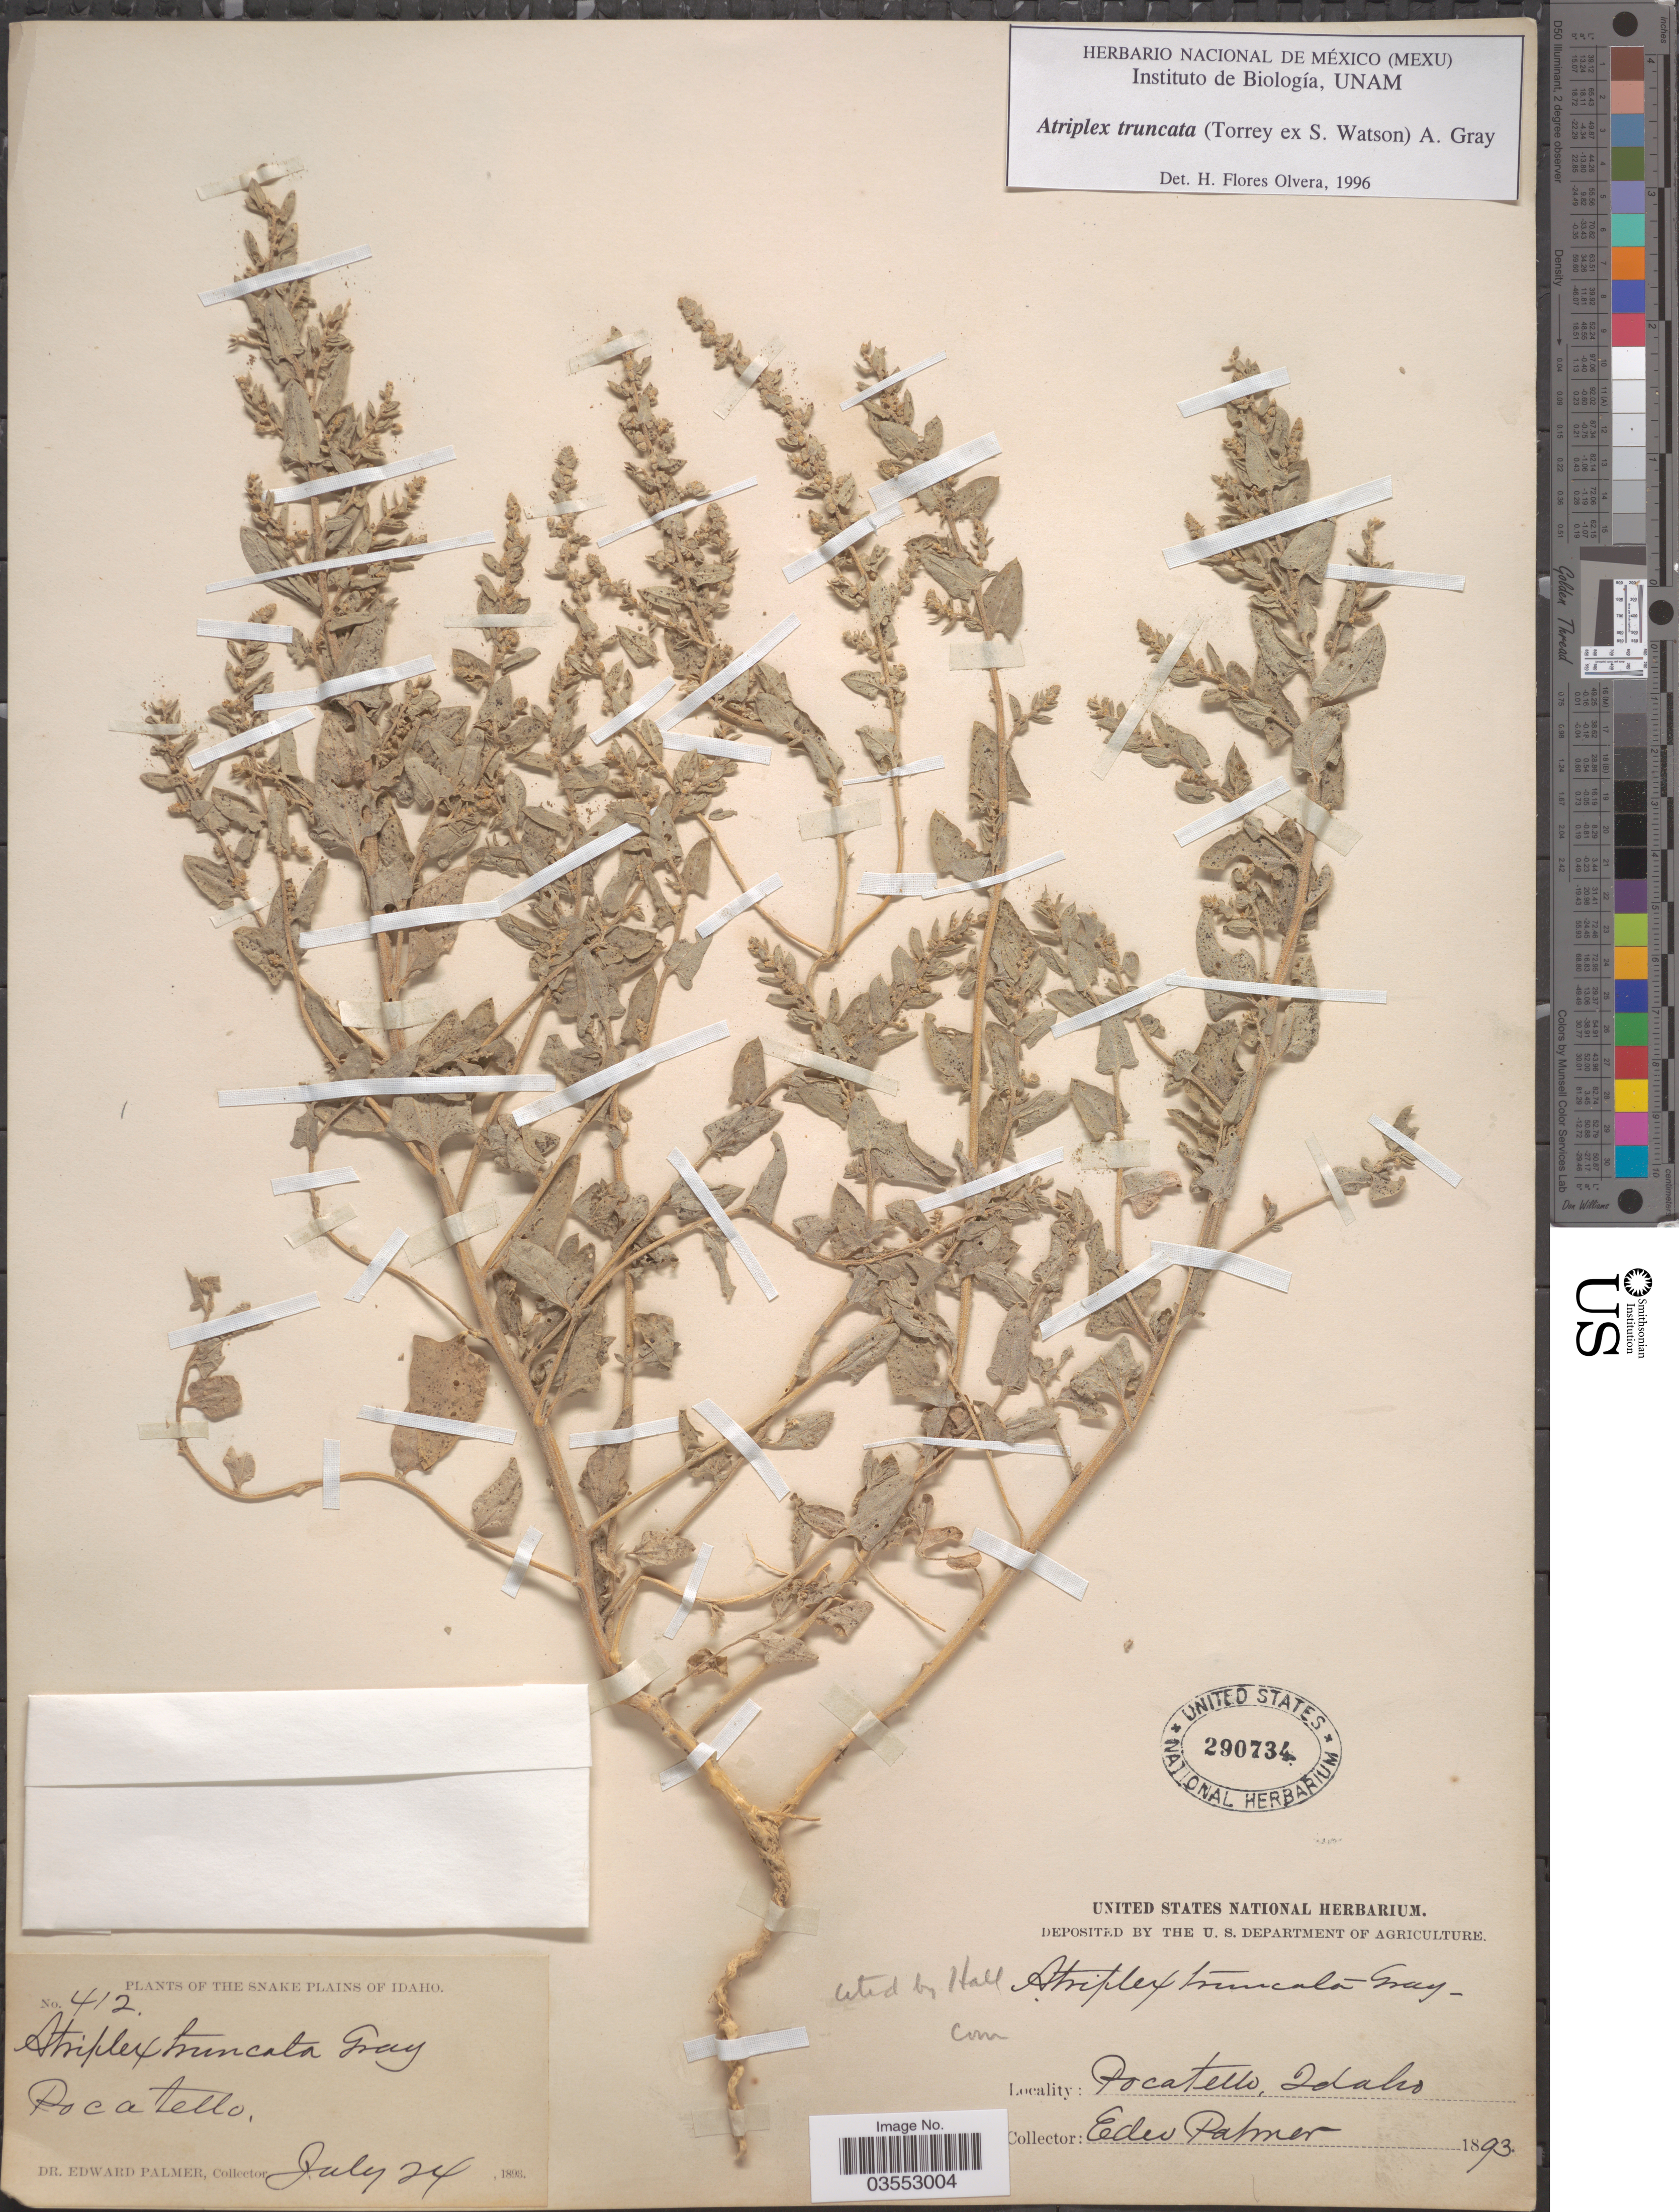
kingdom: Plantae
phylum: Tracheophyta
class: Magnoliopsida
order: Caryophyllales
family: Amaranthaceae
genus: Atriplex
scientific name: Atriplex truncata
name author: (Torr. ex S. Watson) A. Gray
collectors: E. Palmer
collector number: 412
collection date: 1893-07-24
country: United States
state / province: Idaho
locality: The Snake Plains of Idaho. Pocatello.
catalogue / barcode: US 290734